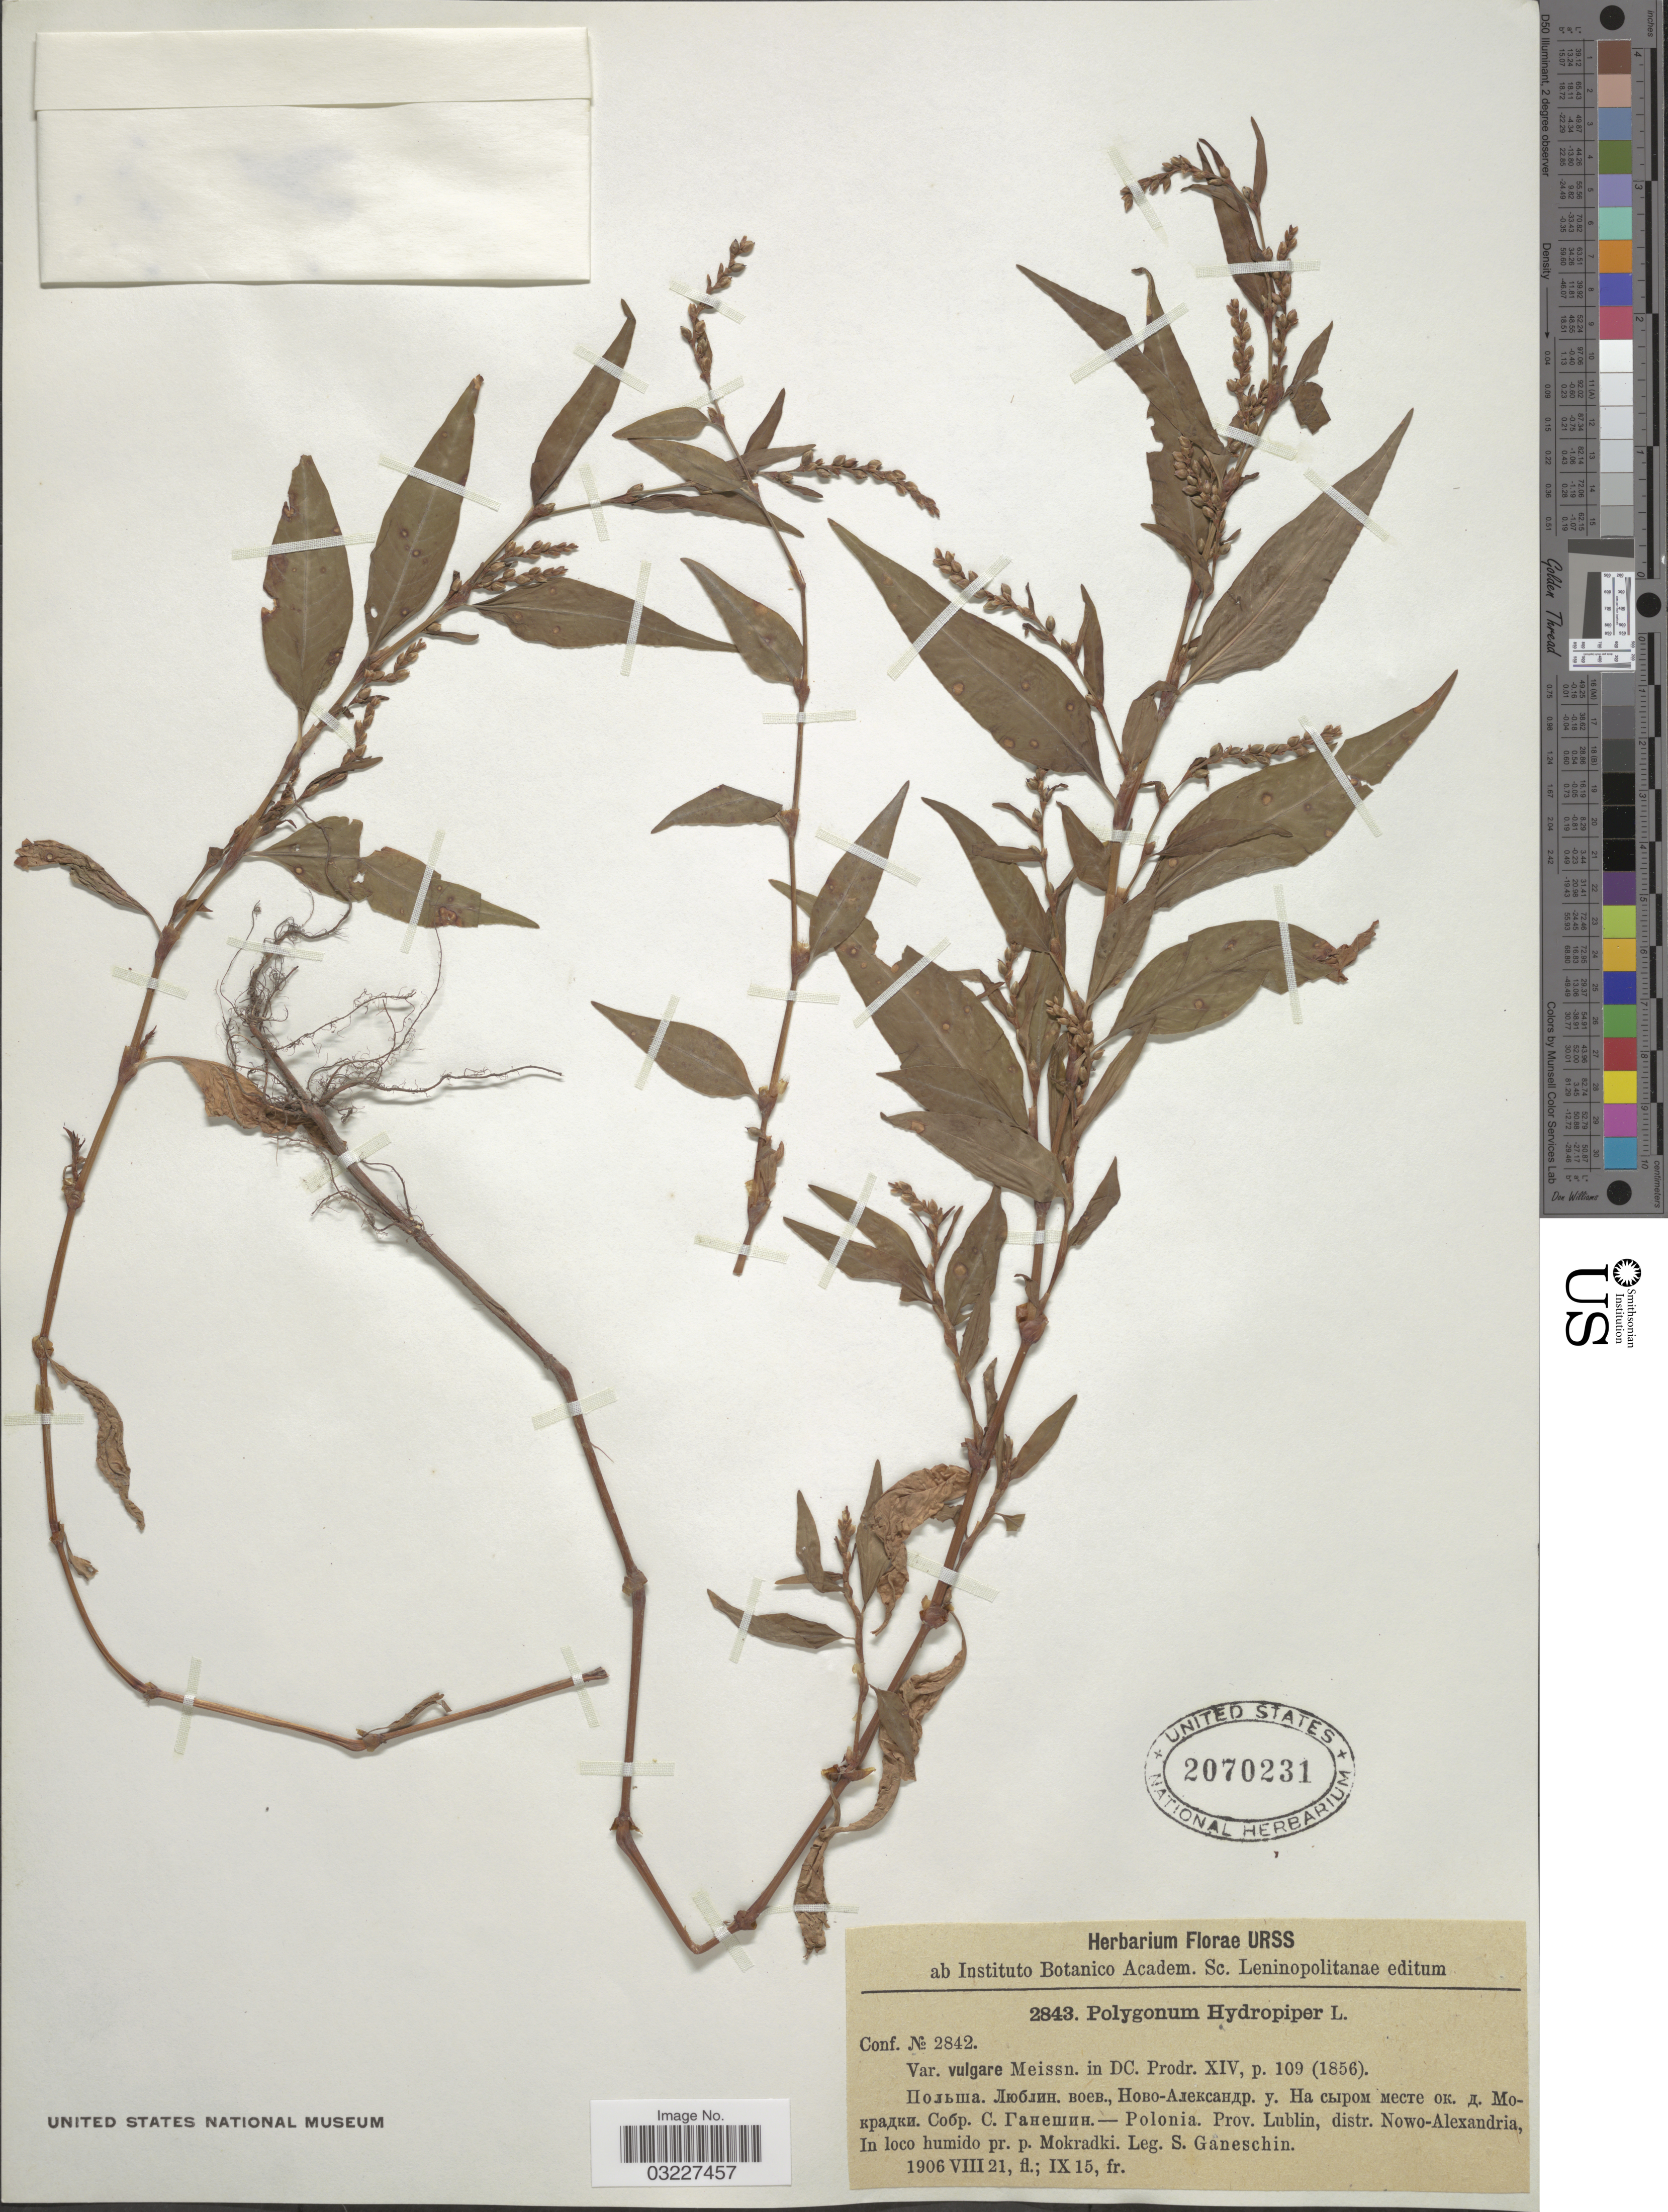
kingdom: Plantae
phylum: Tracheophyta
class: Magnoliopsida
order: Caryophyllales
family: Polygonaceae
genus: Polygonum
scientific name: Polygonum hydropiper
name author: L.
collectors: S. Ganeschin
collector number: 2843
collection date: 1906-08-21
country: Poland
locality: Prov. Lublin, distr. Nowo-Alexandria, In loco humido pr. p. Mokradki.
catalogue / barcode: US 2070231